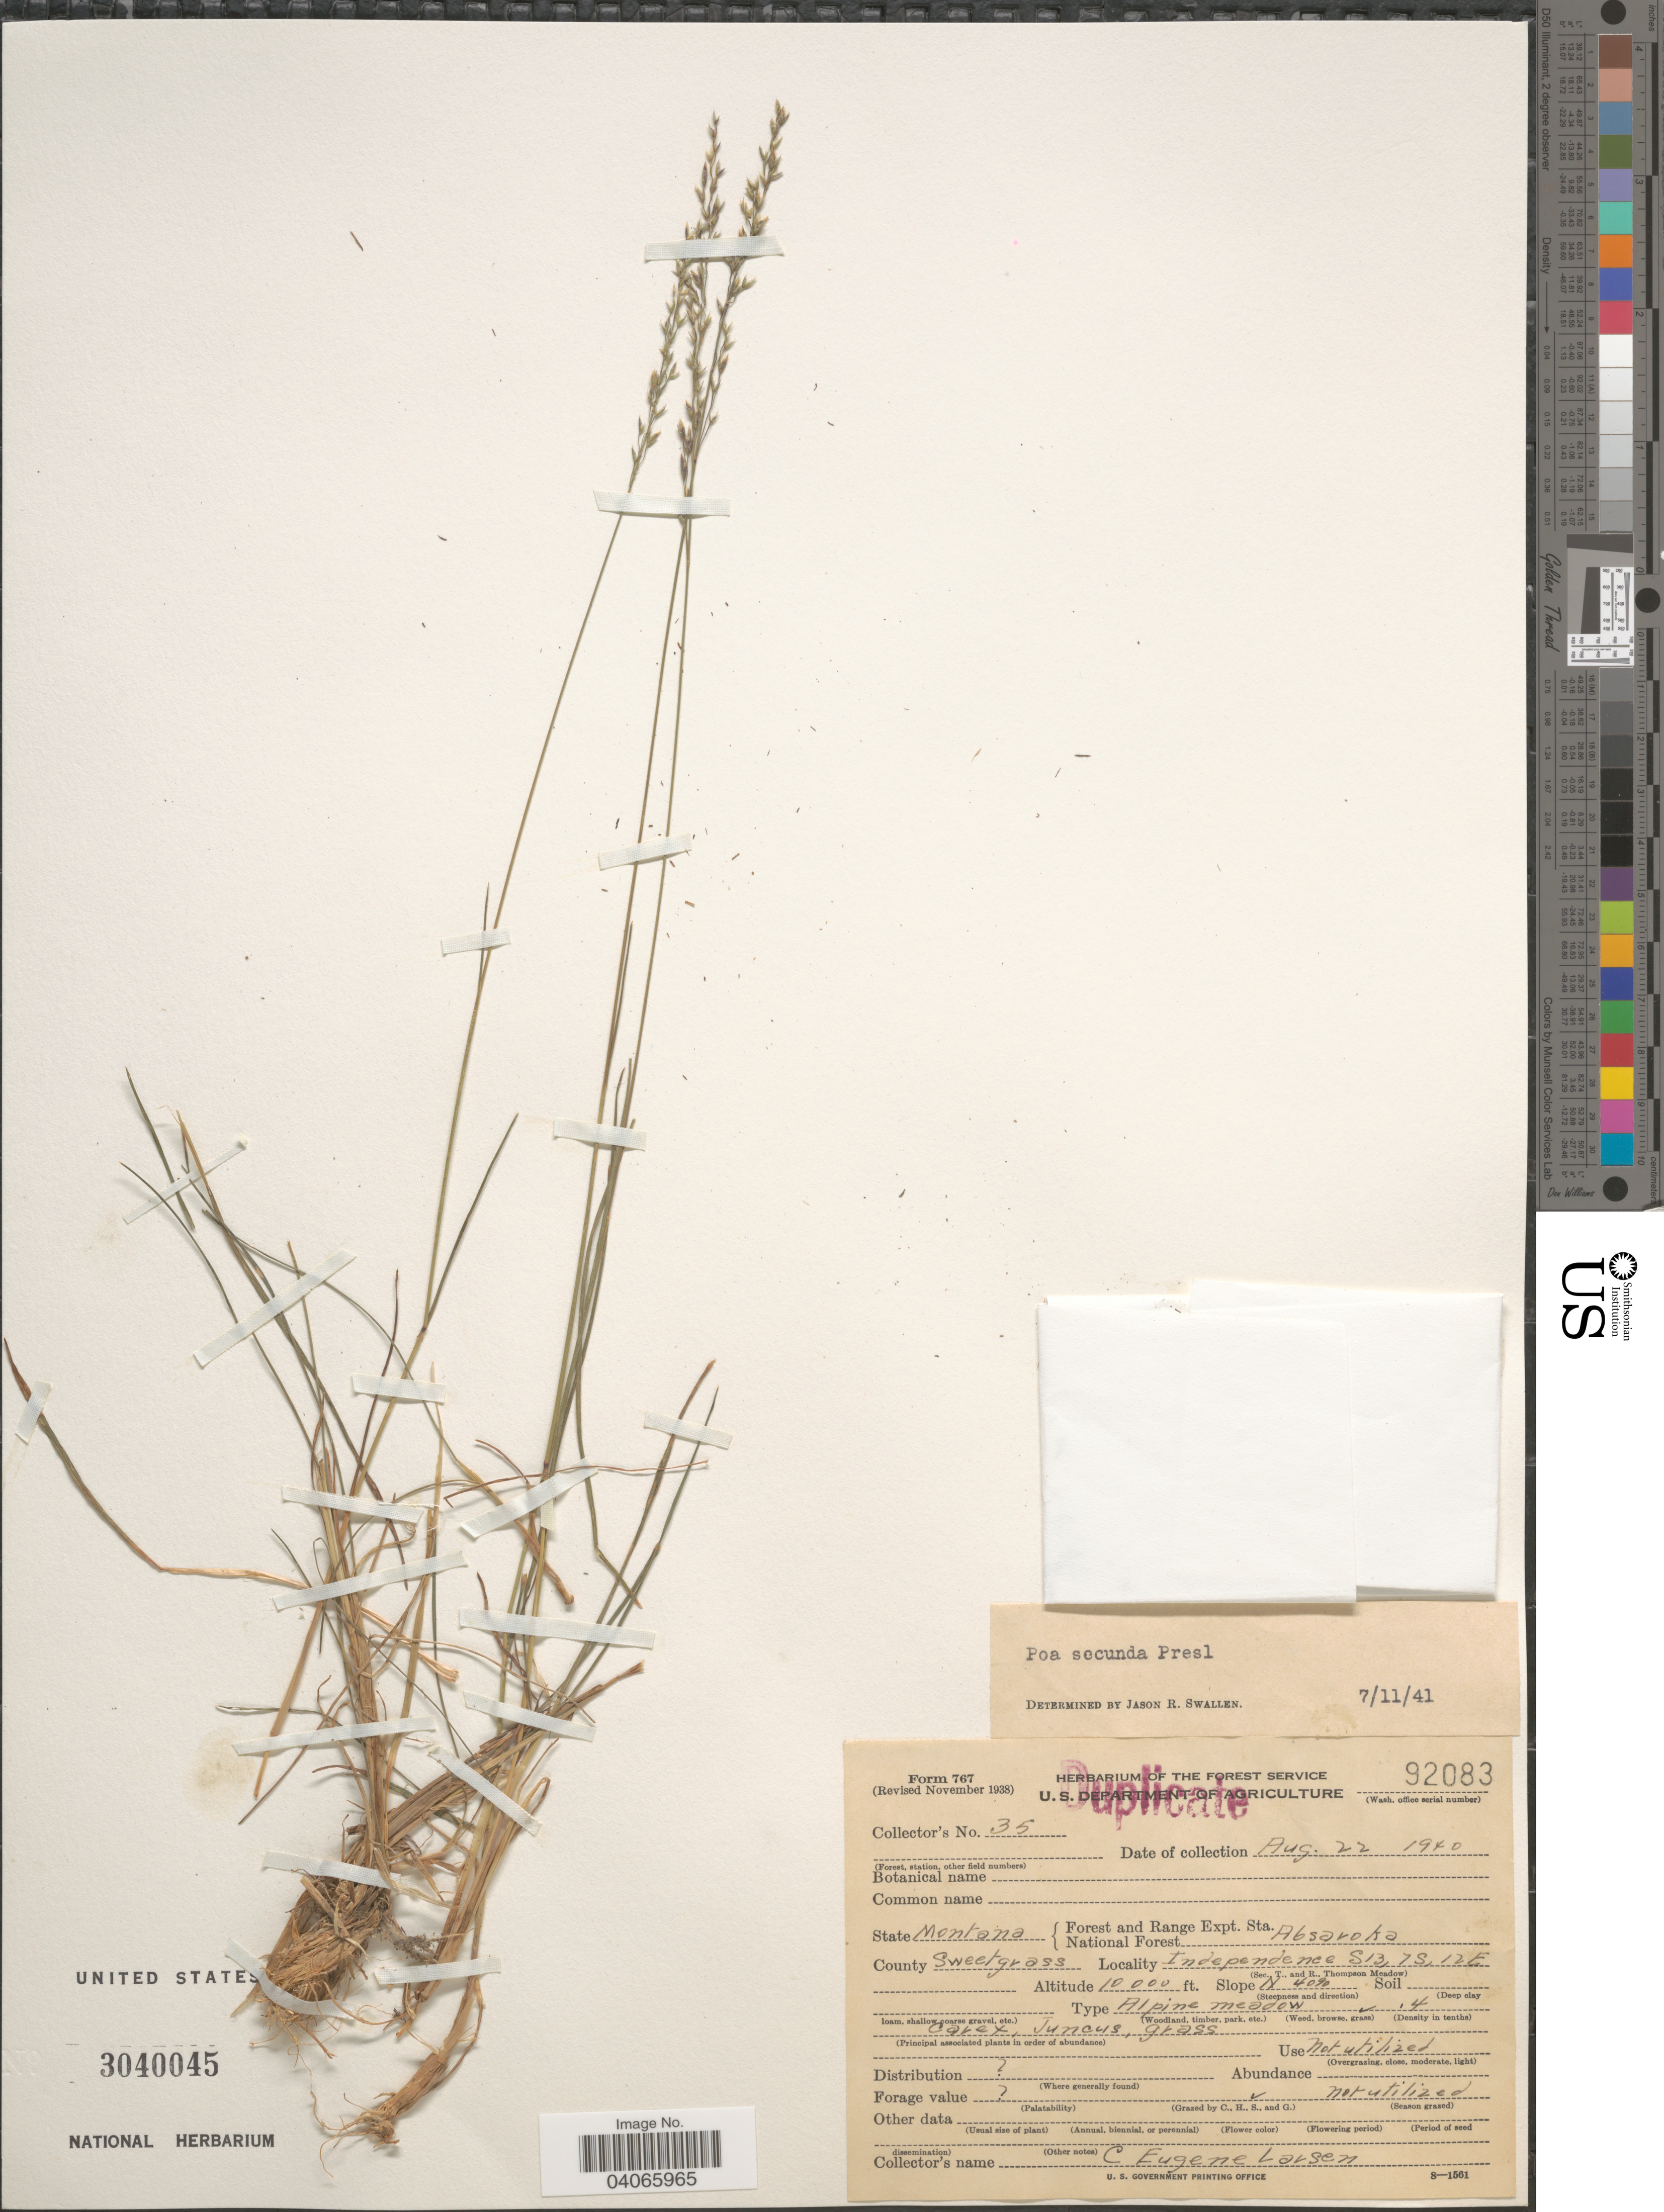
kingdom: Plantae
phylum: Tracheophyta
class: Liliopsida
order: Poales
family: Poaceae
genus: Poa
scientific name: Poa secunda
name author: J. Presl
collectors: C. Larsen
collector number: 35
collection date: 1940-08-22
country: United States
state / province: Montana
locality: Forest and Range Expt. Sta. National Forest Absaroka. County Sweetgrass. Independence S13, 7S, 12E. Slope N 4090.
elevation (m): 3048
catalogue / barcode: US 3040045